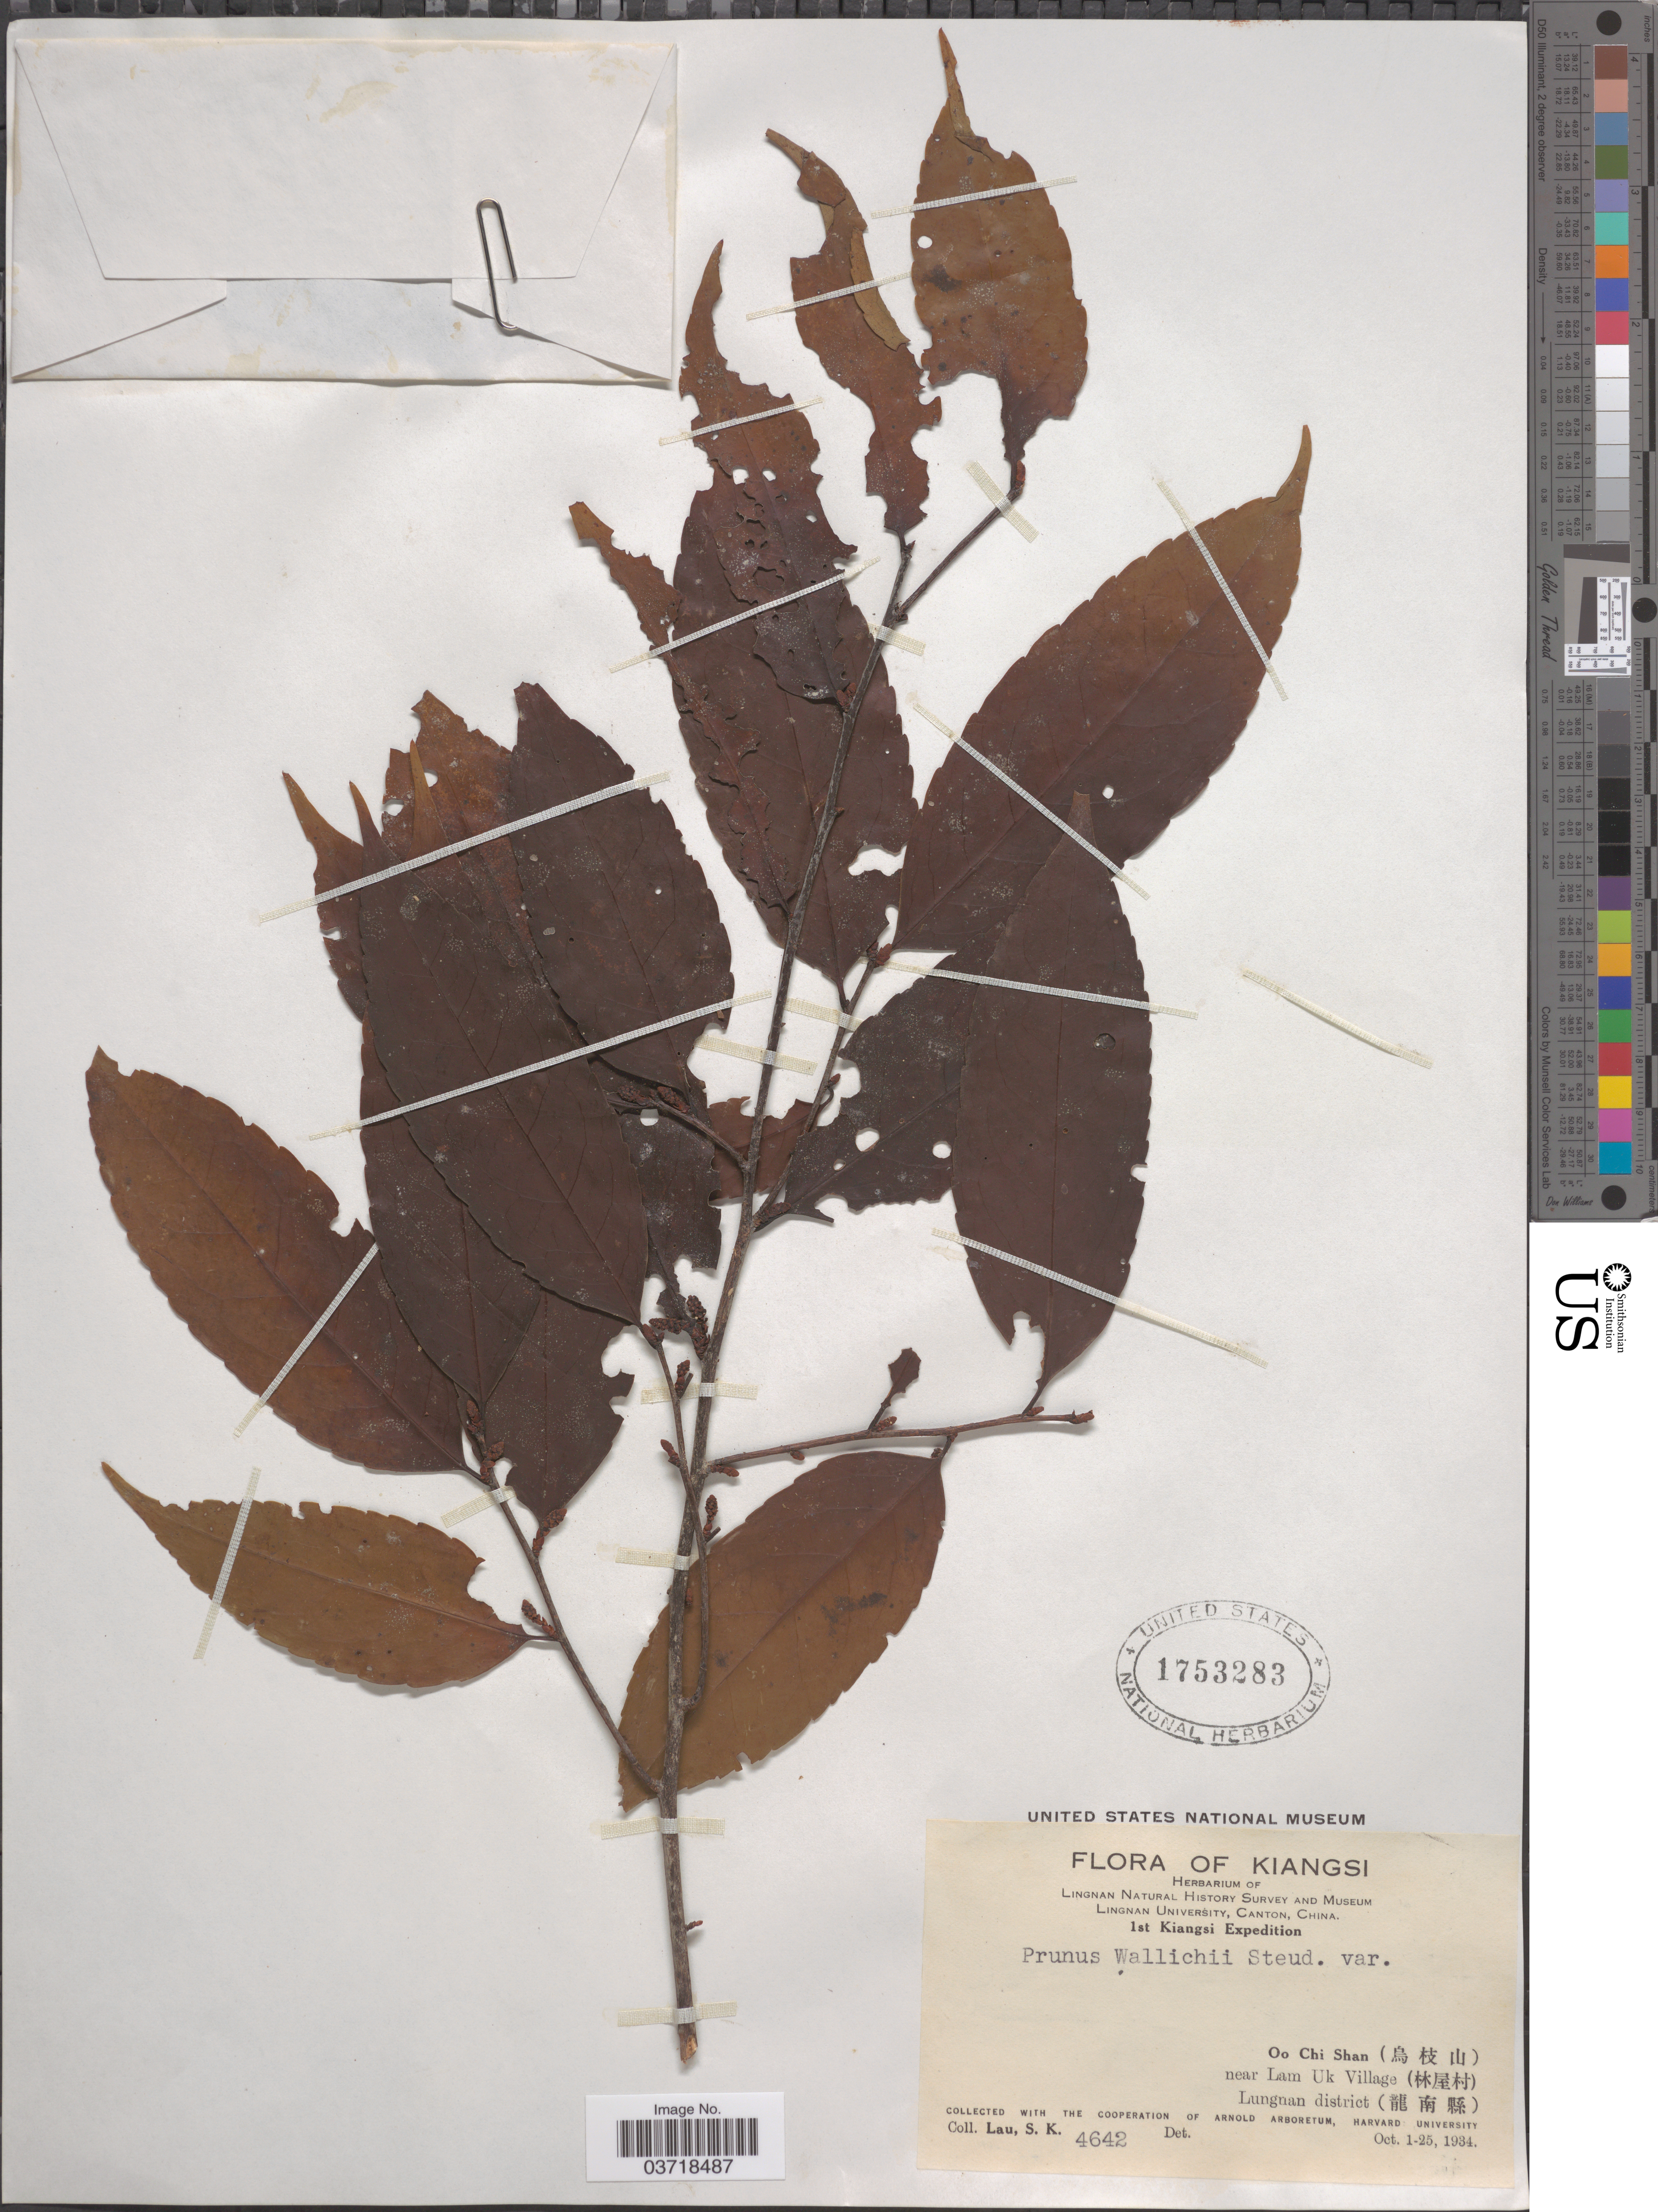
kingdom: Plantae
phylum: Tracheophyta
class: Magnoliopsida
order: Rosales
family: Rosaceae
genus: Prunus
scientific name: Prunus wallichii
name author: Steud.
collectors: S. K. Lau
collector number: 4642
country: China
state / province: Jiangxi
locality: Kiangsi. Oo Chi Shan (X) near Lam Uk Village (X), Lungnan district (X).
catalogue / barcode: US 1753283